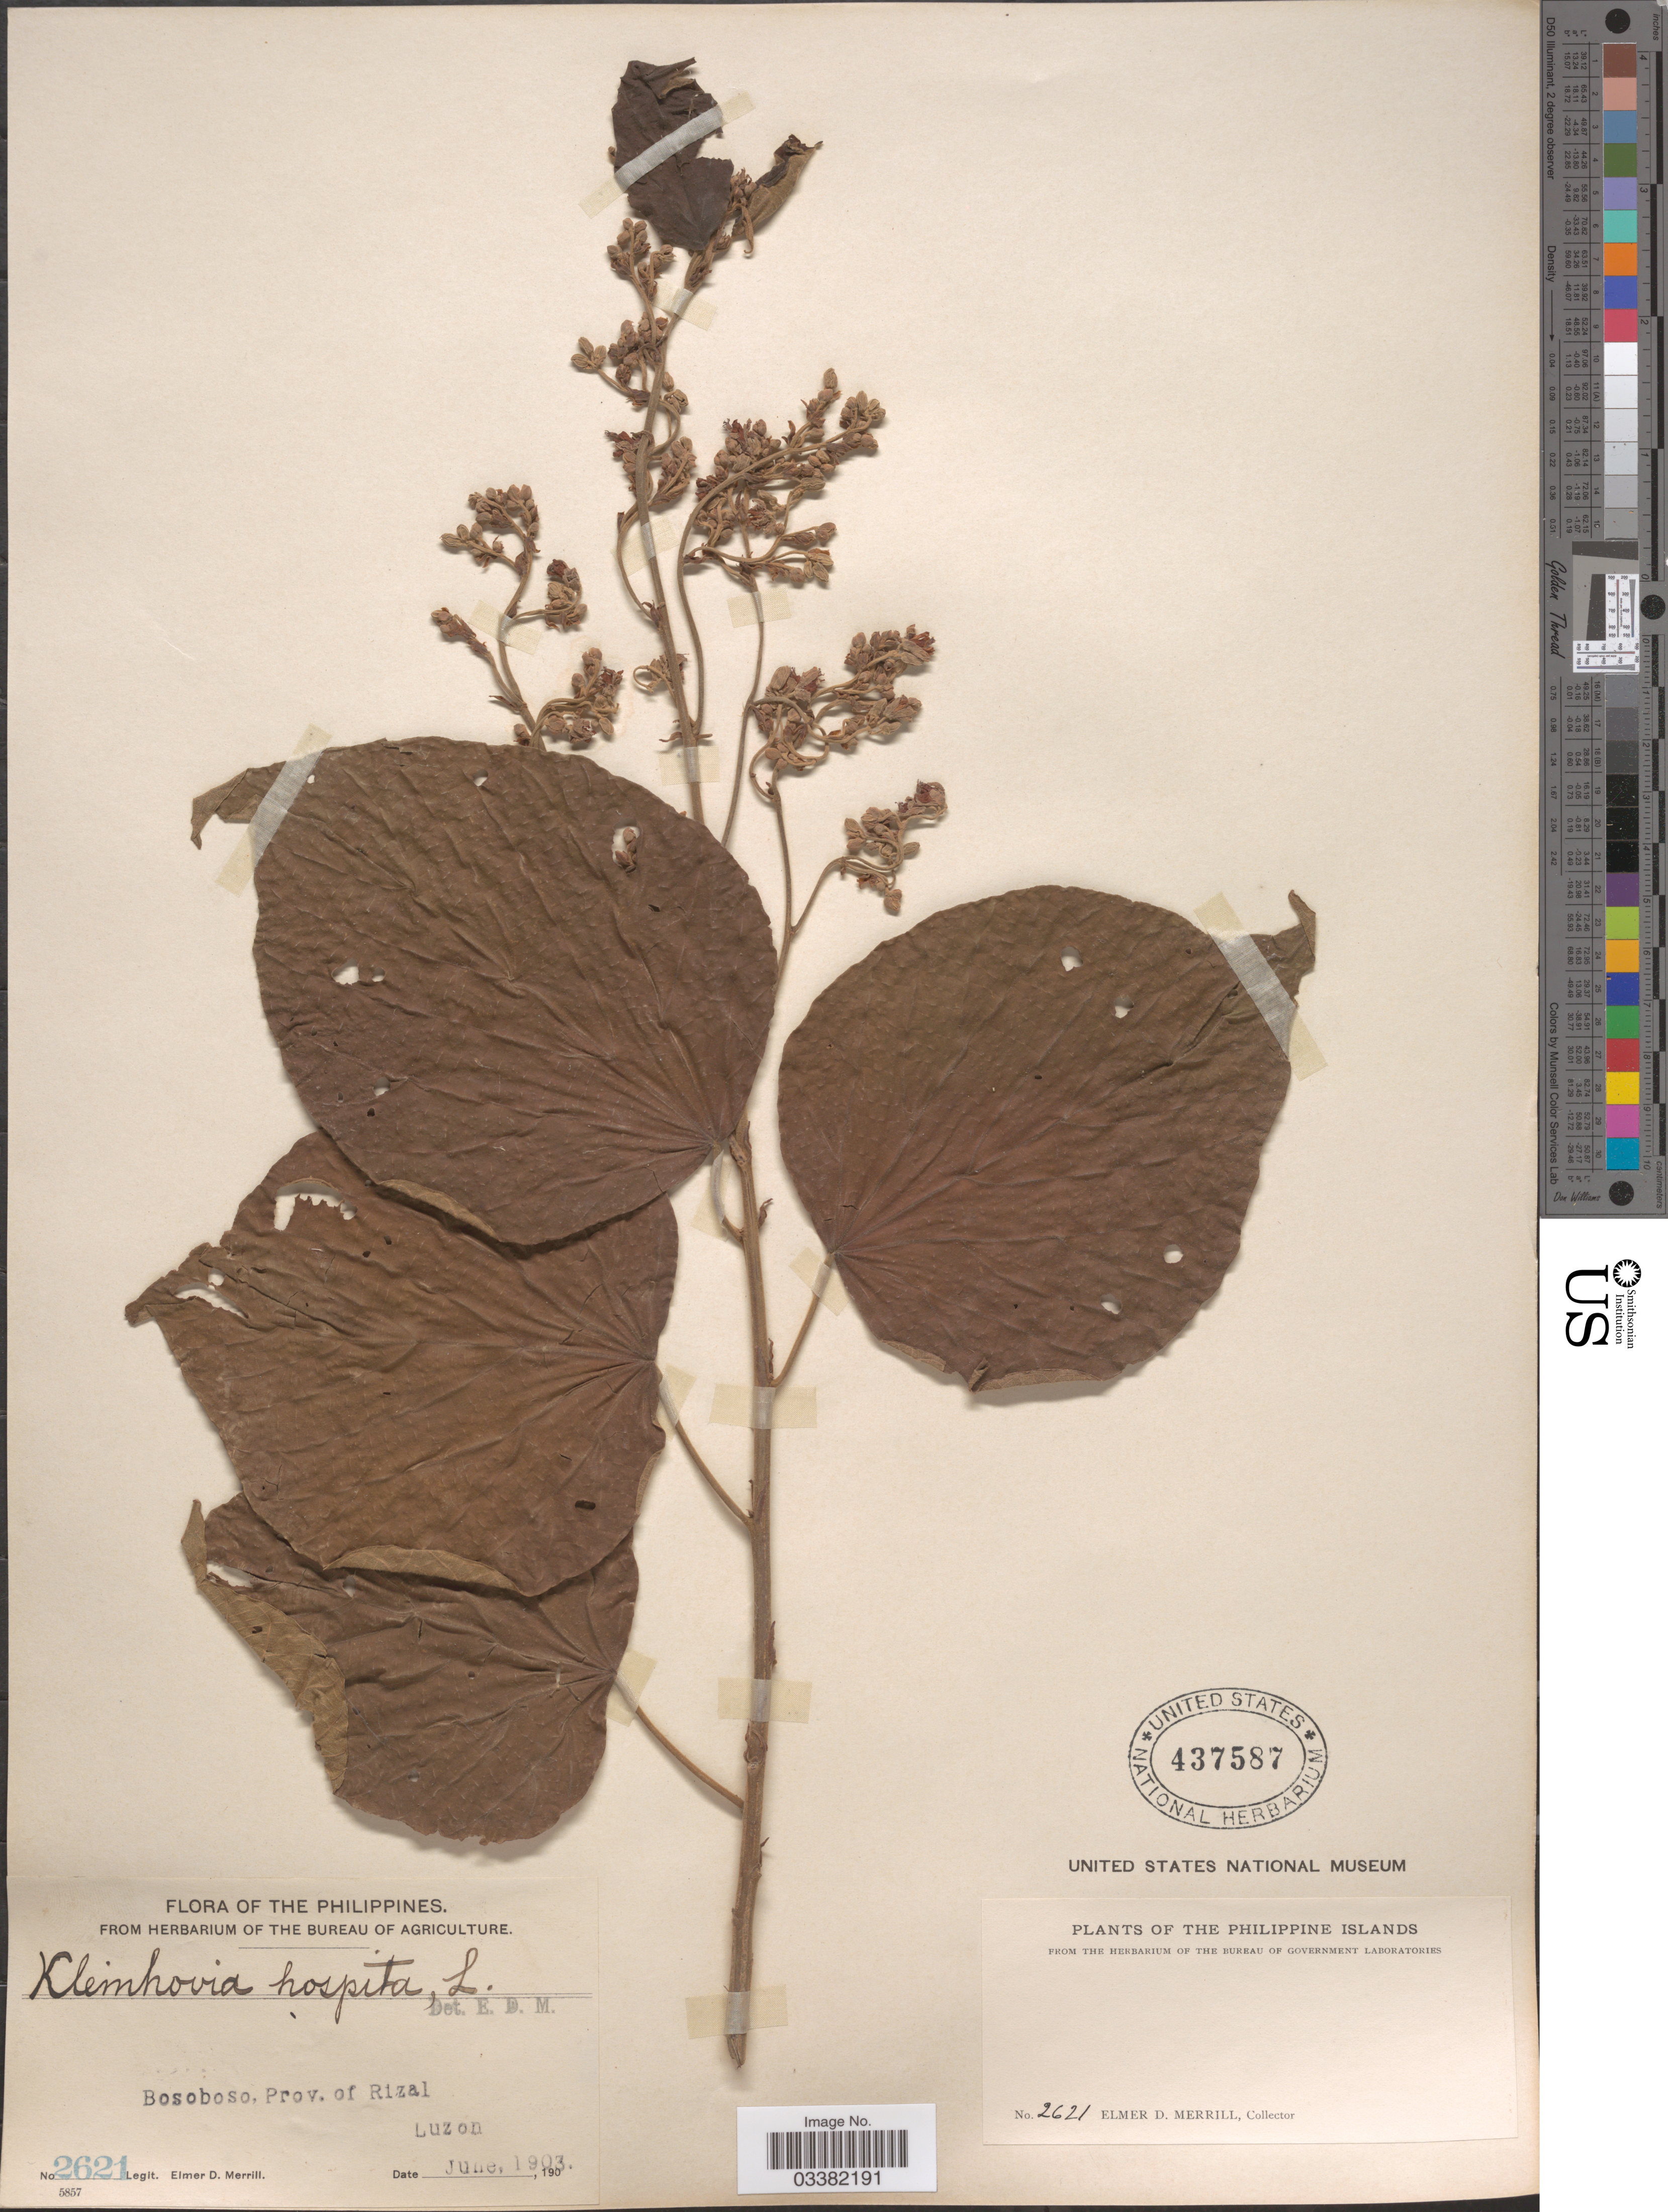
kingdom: Plantae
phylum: Tracheophyta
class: Magnoliopsida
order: Malvales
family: Malvaceae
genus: Kleinhovia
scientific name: Kleinhovia hospita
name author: L.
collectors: E. D. Merrill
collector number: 2621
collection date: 1903-06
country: Philippines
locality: Bosoboso, Prov. of Rizal, Luzon.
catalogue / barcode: US 437587